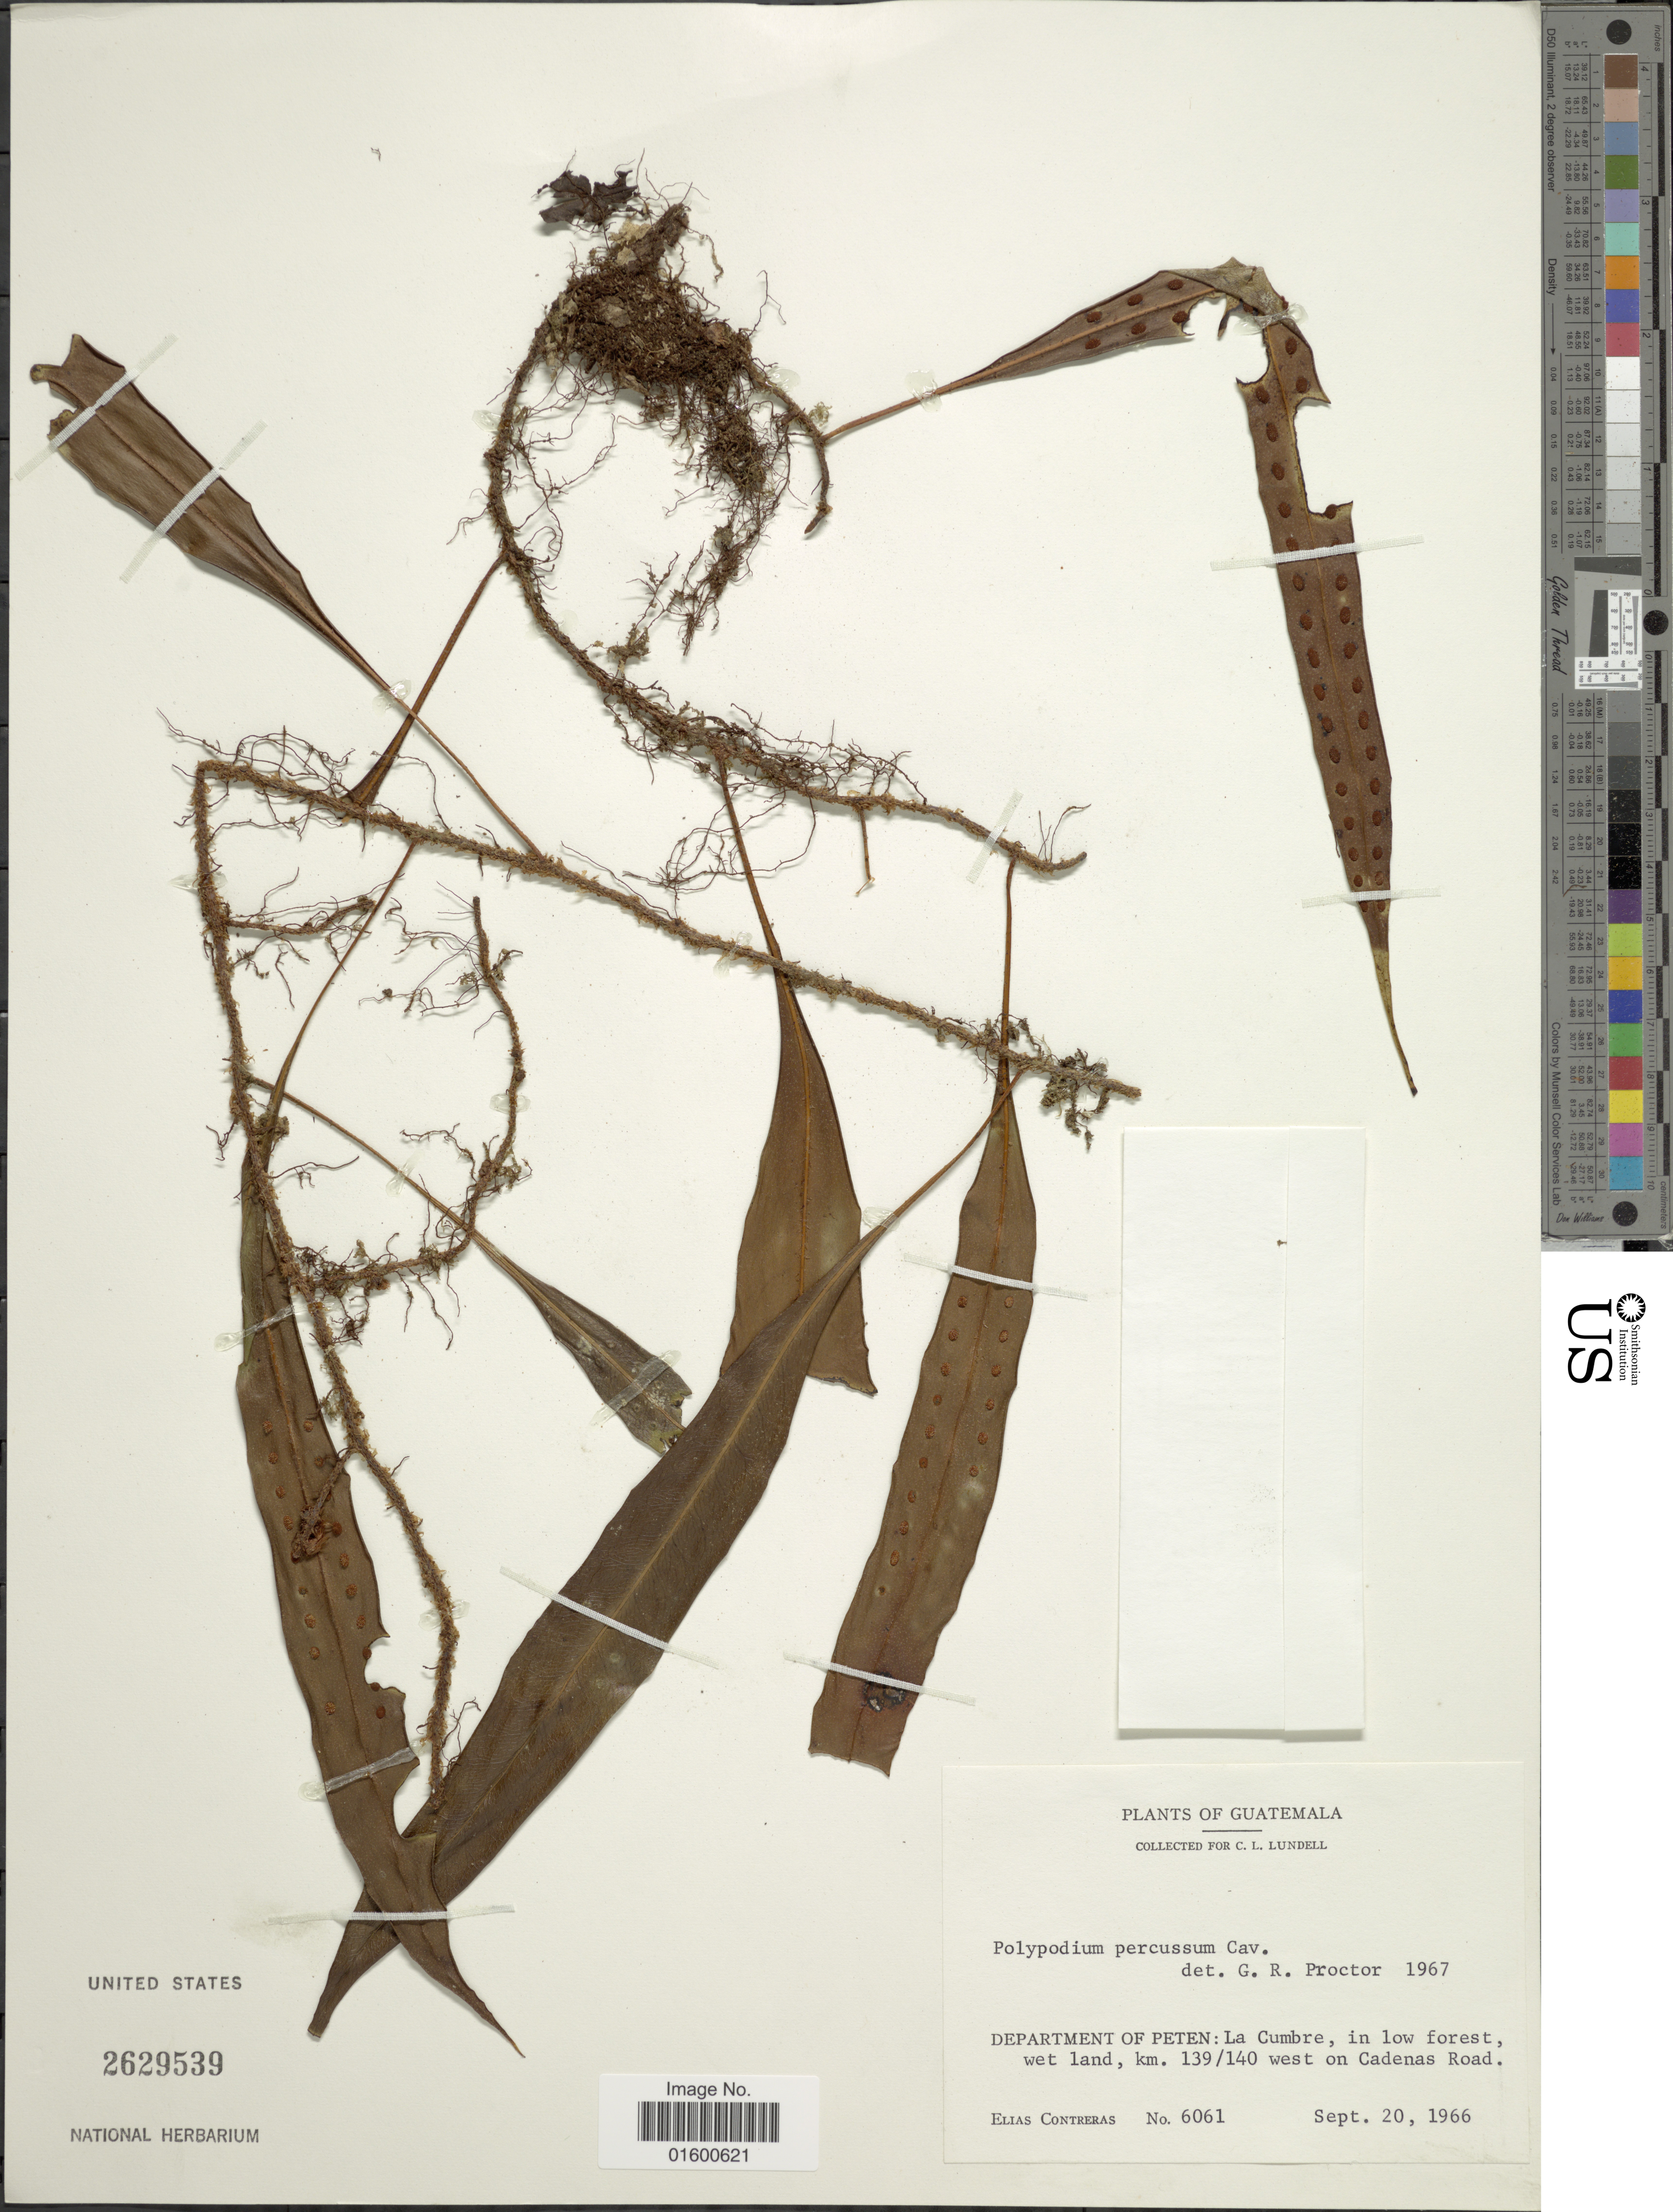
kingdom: Plantae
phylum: Tracheophyta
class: Polypodiopsida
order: Polypodiales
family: Polypodiaceae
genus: Microgramma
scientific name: Microgramma percussa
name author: (Cav.) de la Sota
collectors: E. Contreras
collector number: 6061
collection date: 1966-09-20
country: Guatemala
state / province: El Petén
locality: Department of Peten, La Cumbre, km 139/140 west on Cadenas Road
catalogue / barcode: US 2629539